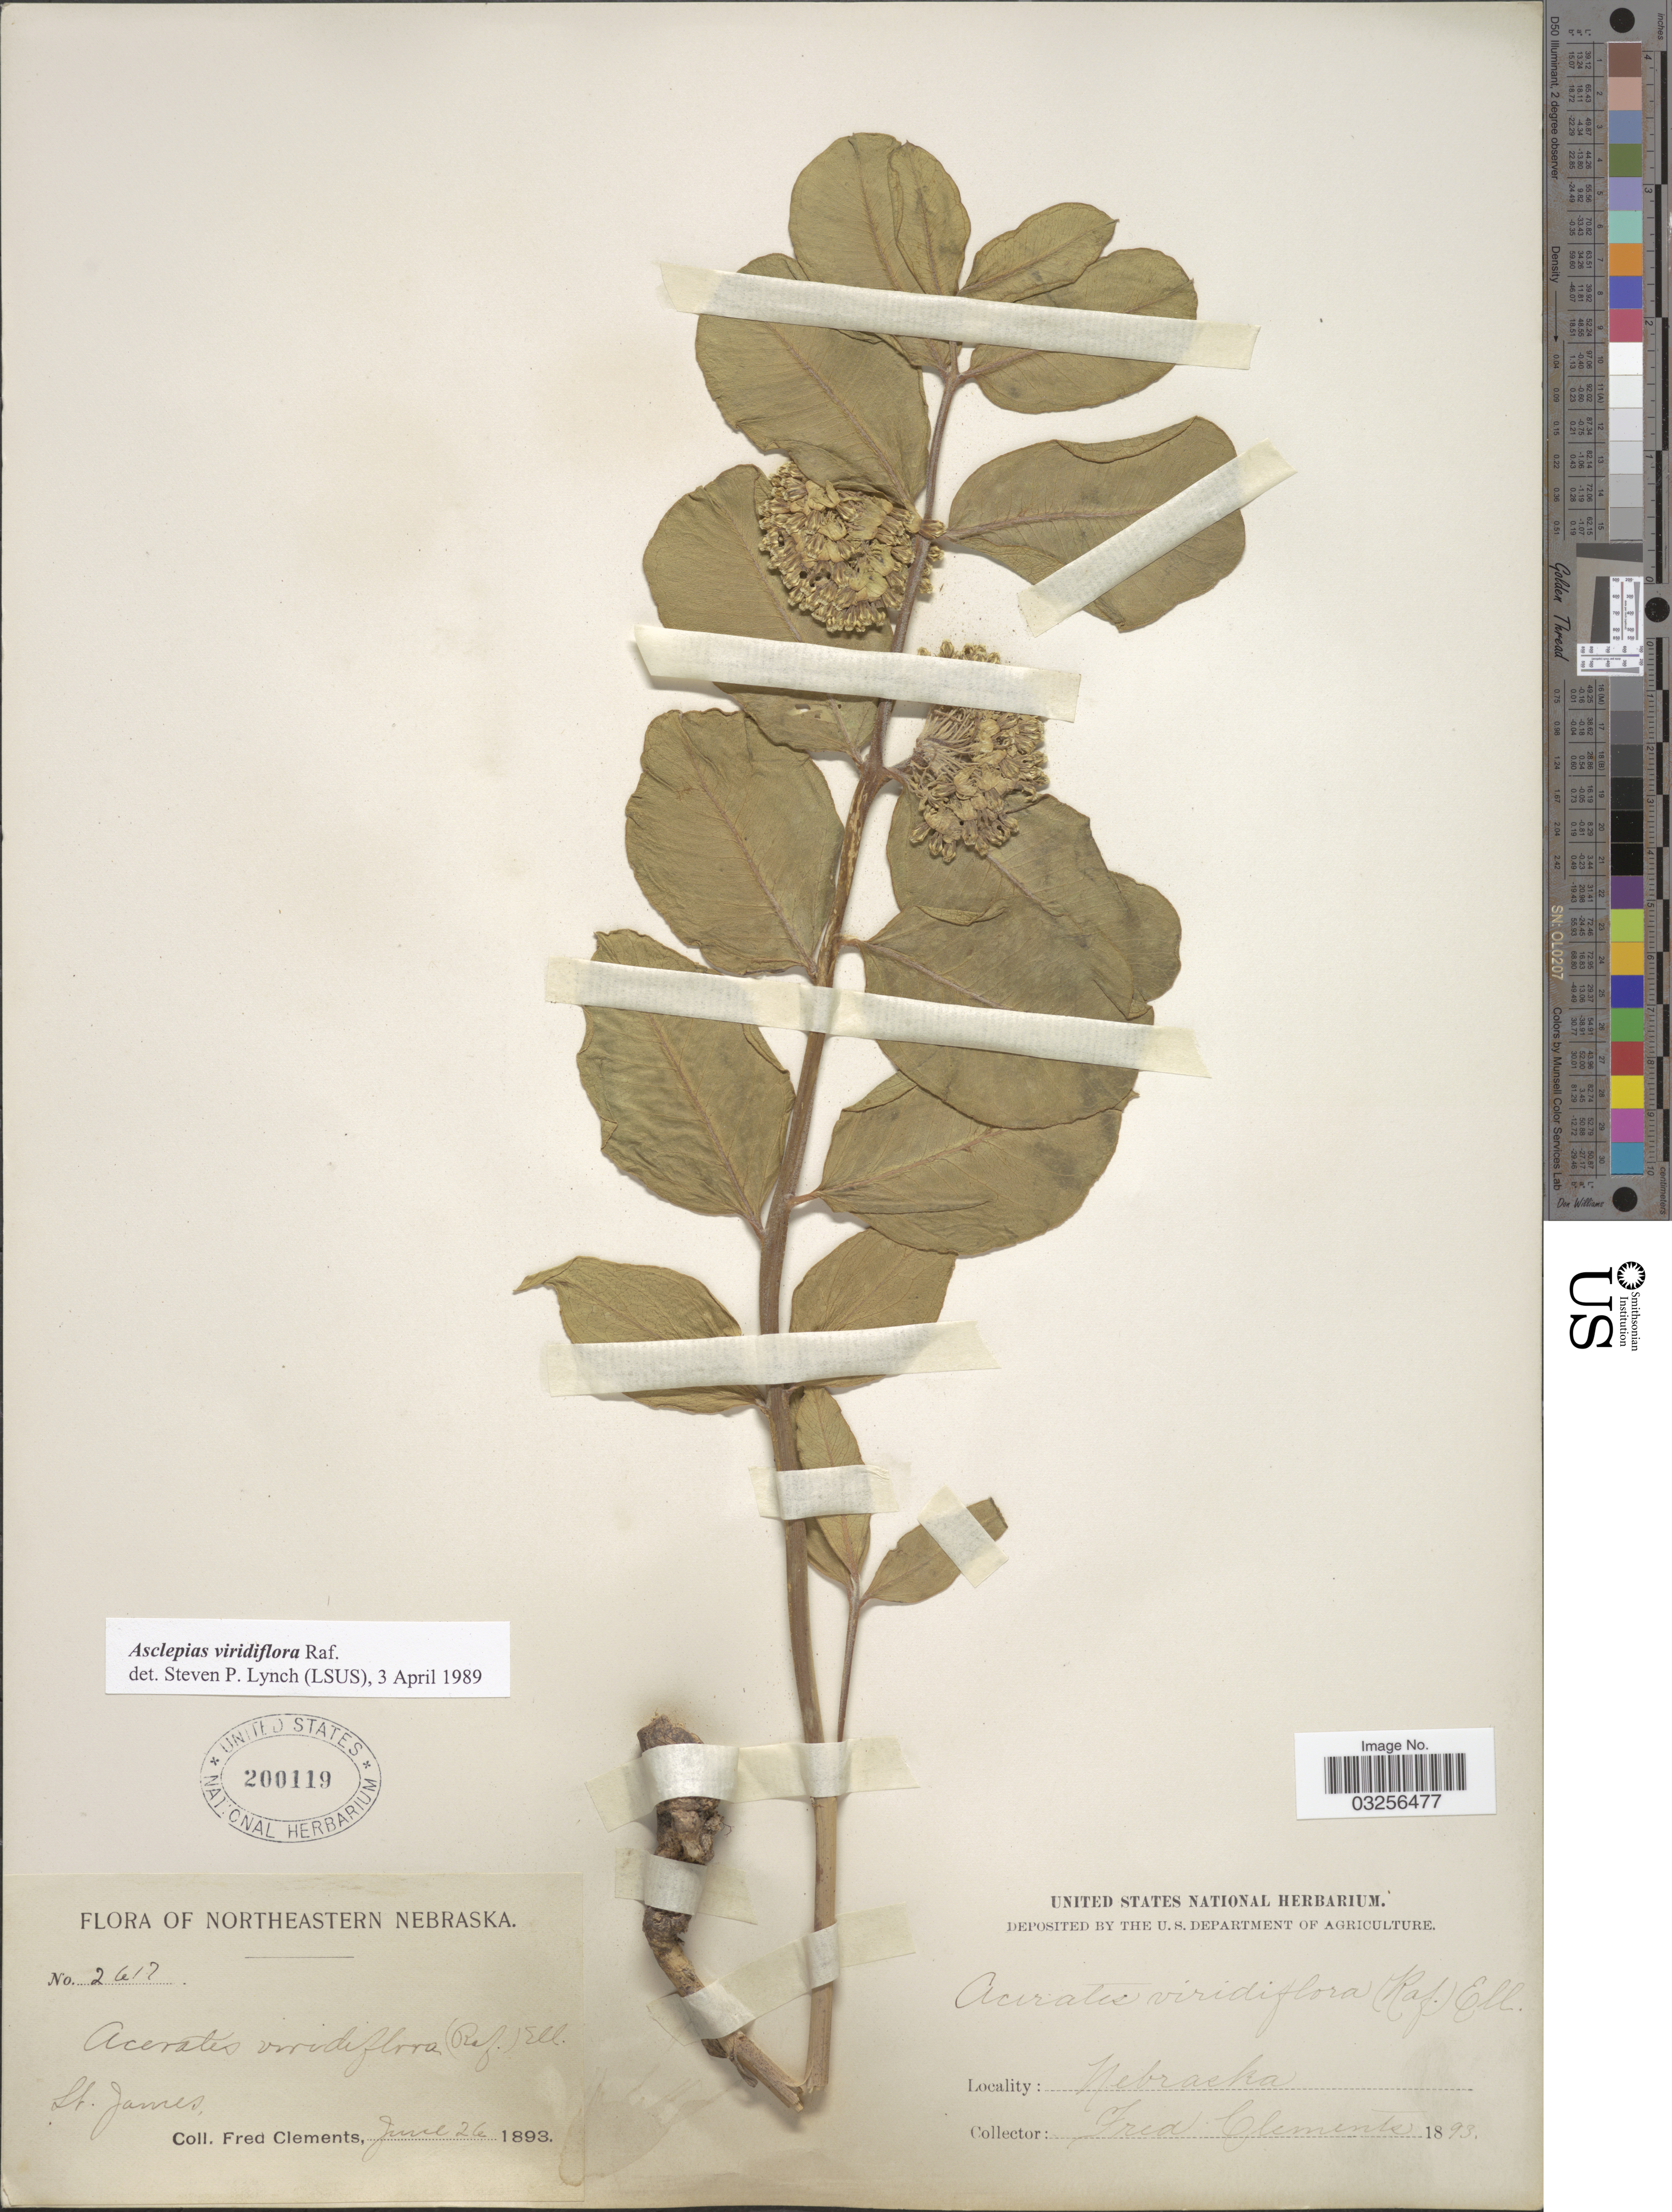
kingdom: Plantae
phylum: Tracheophyta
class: Magnoliopsida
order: Gentianales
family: Apocynaceae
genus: Asclepias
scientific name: Asclepias viridiflora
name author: Raf.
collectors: F. E. Clements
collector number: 2612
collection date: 1893-06-26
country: United States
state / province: Nebraska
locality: Northeastern Nebraska. St. James.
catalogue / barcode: US 200119